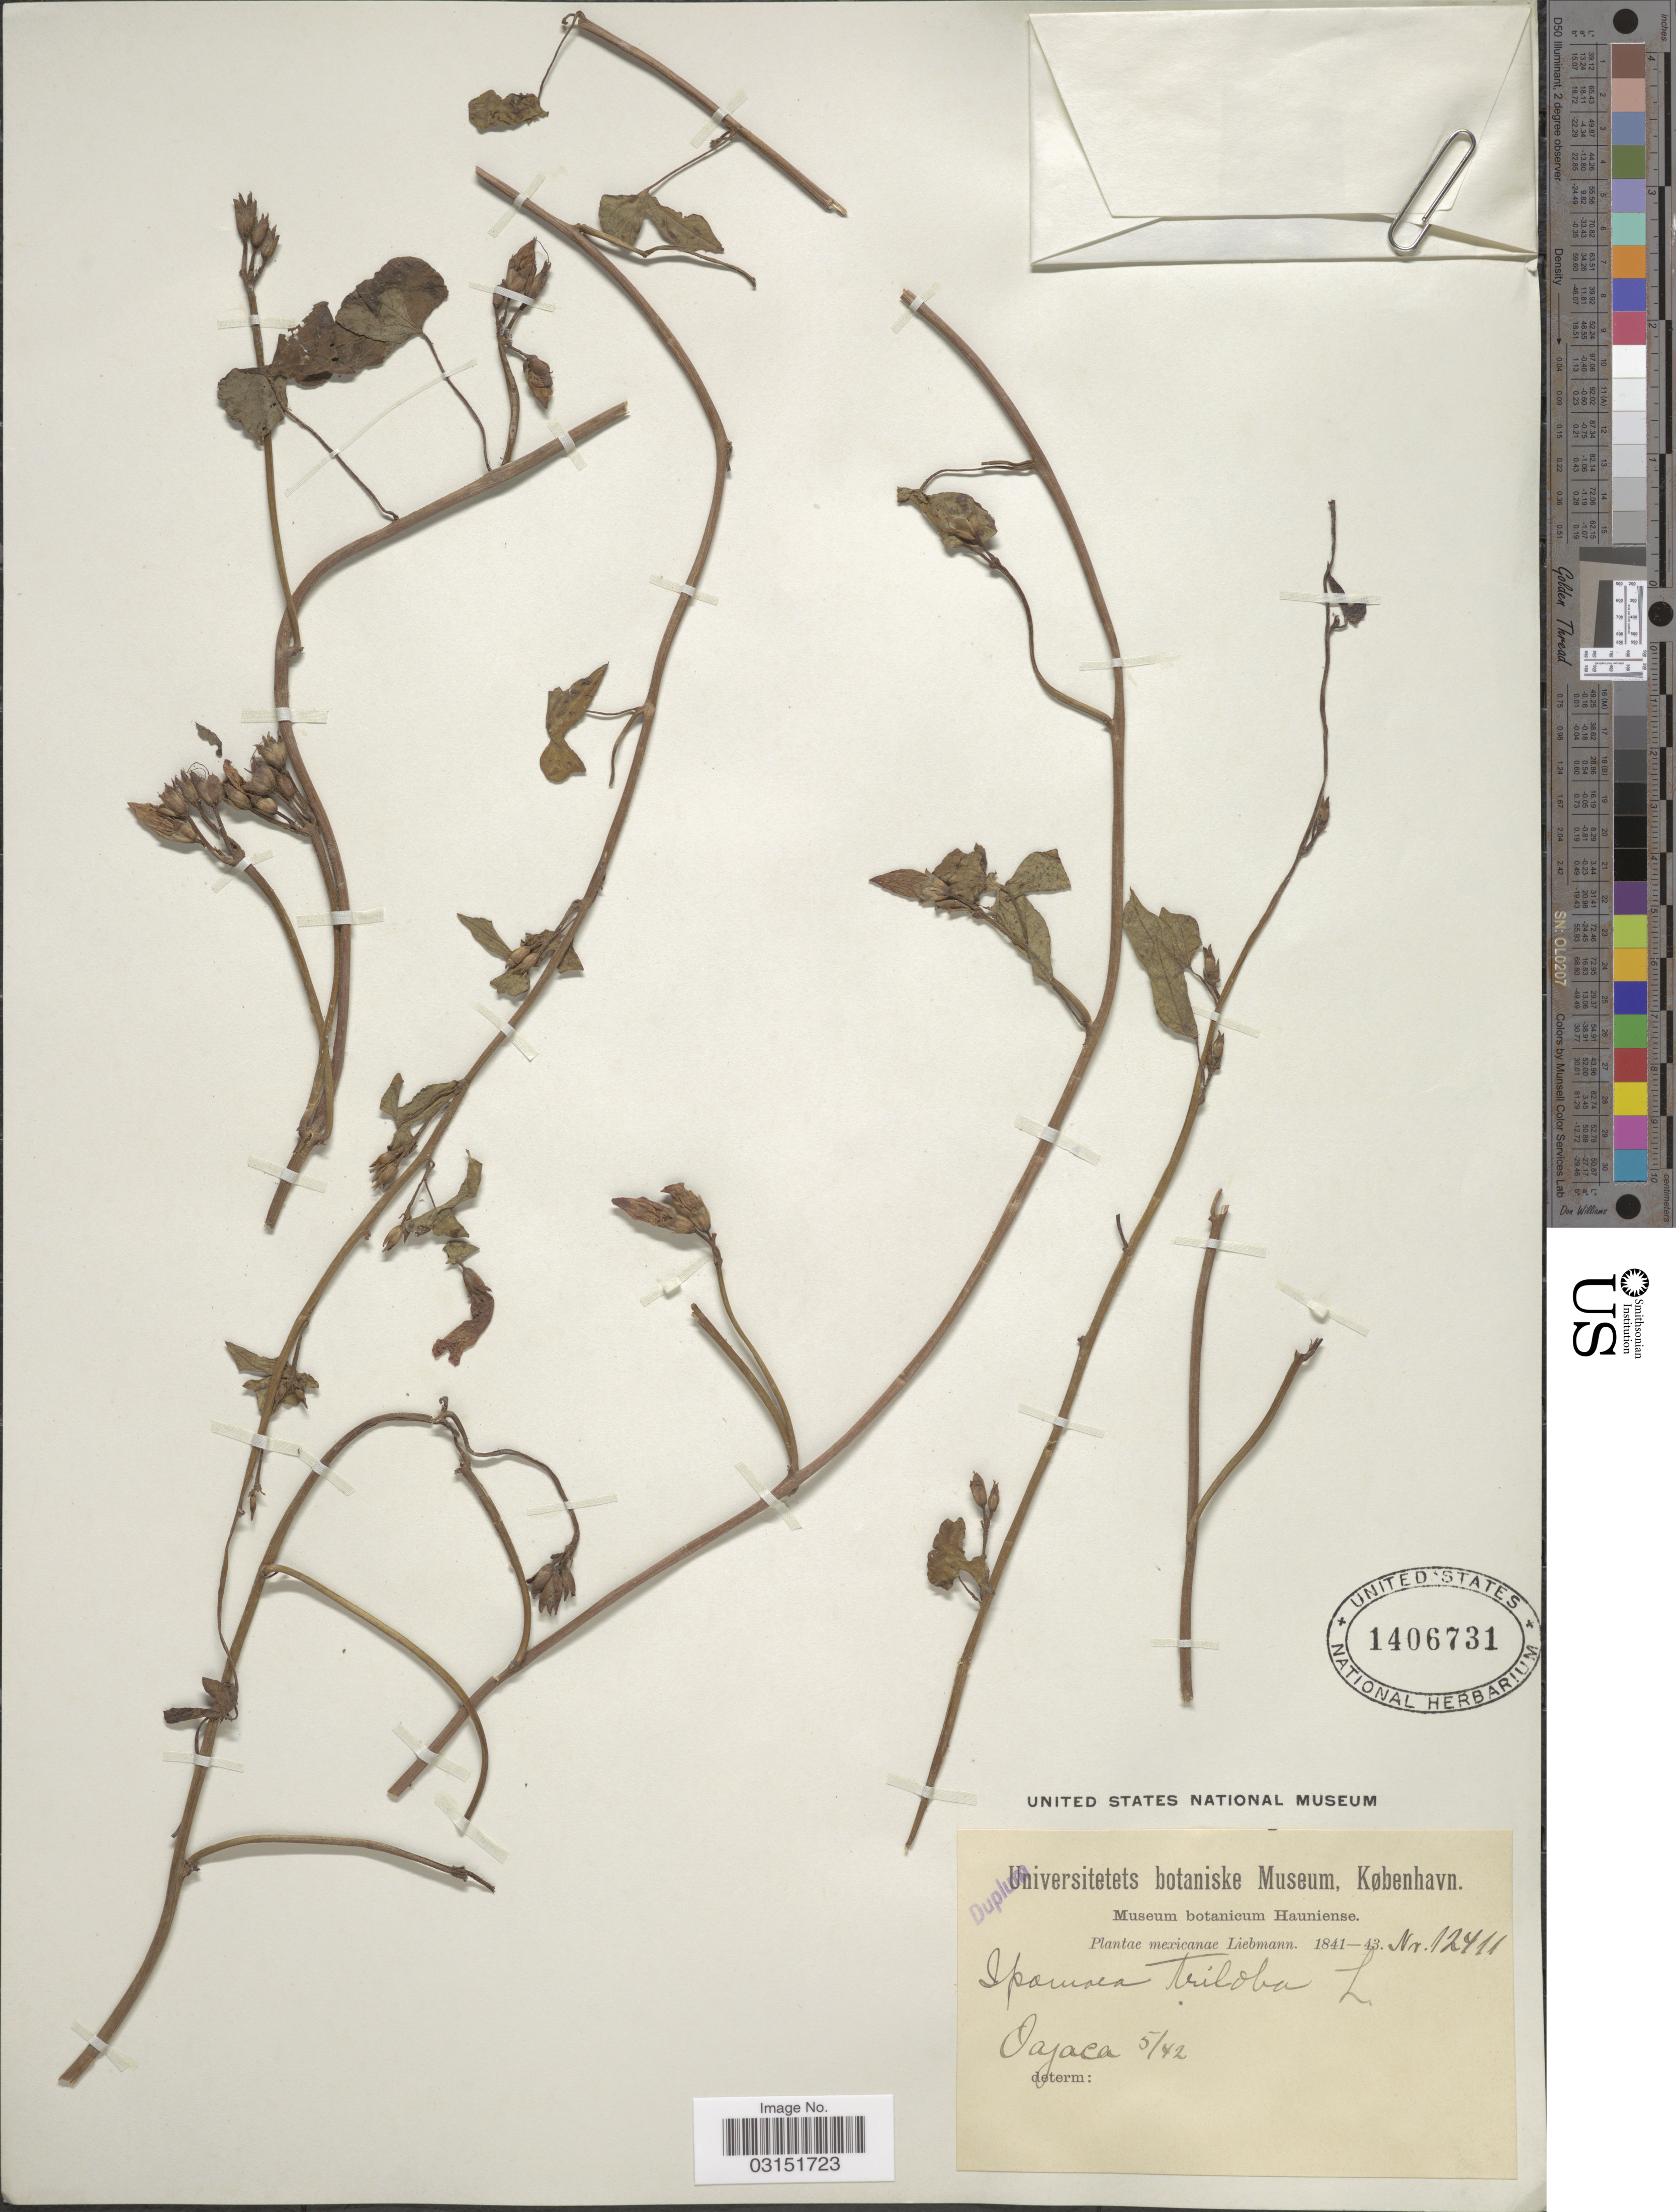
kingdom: Plantae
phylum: Tracheophyta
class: Magnoliopsida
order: Solanales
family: Convolvulaceae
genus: Ipomoea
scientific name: Ipomoea triloba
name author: L.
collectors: Liebmann, --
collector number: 12411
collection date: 1842-05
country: Mexico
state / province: Oaxaca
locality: Oajaca.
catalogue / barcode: US 1406731